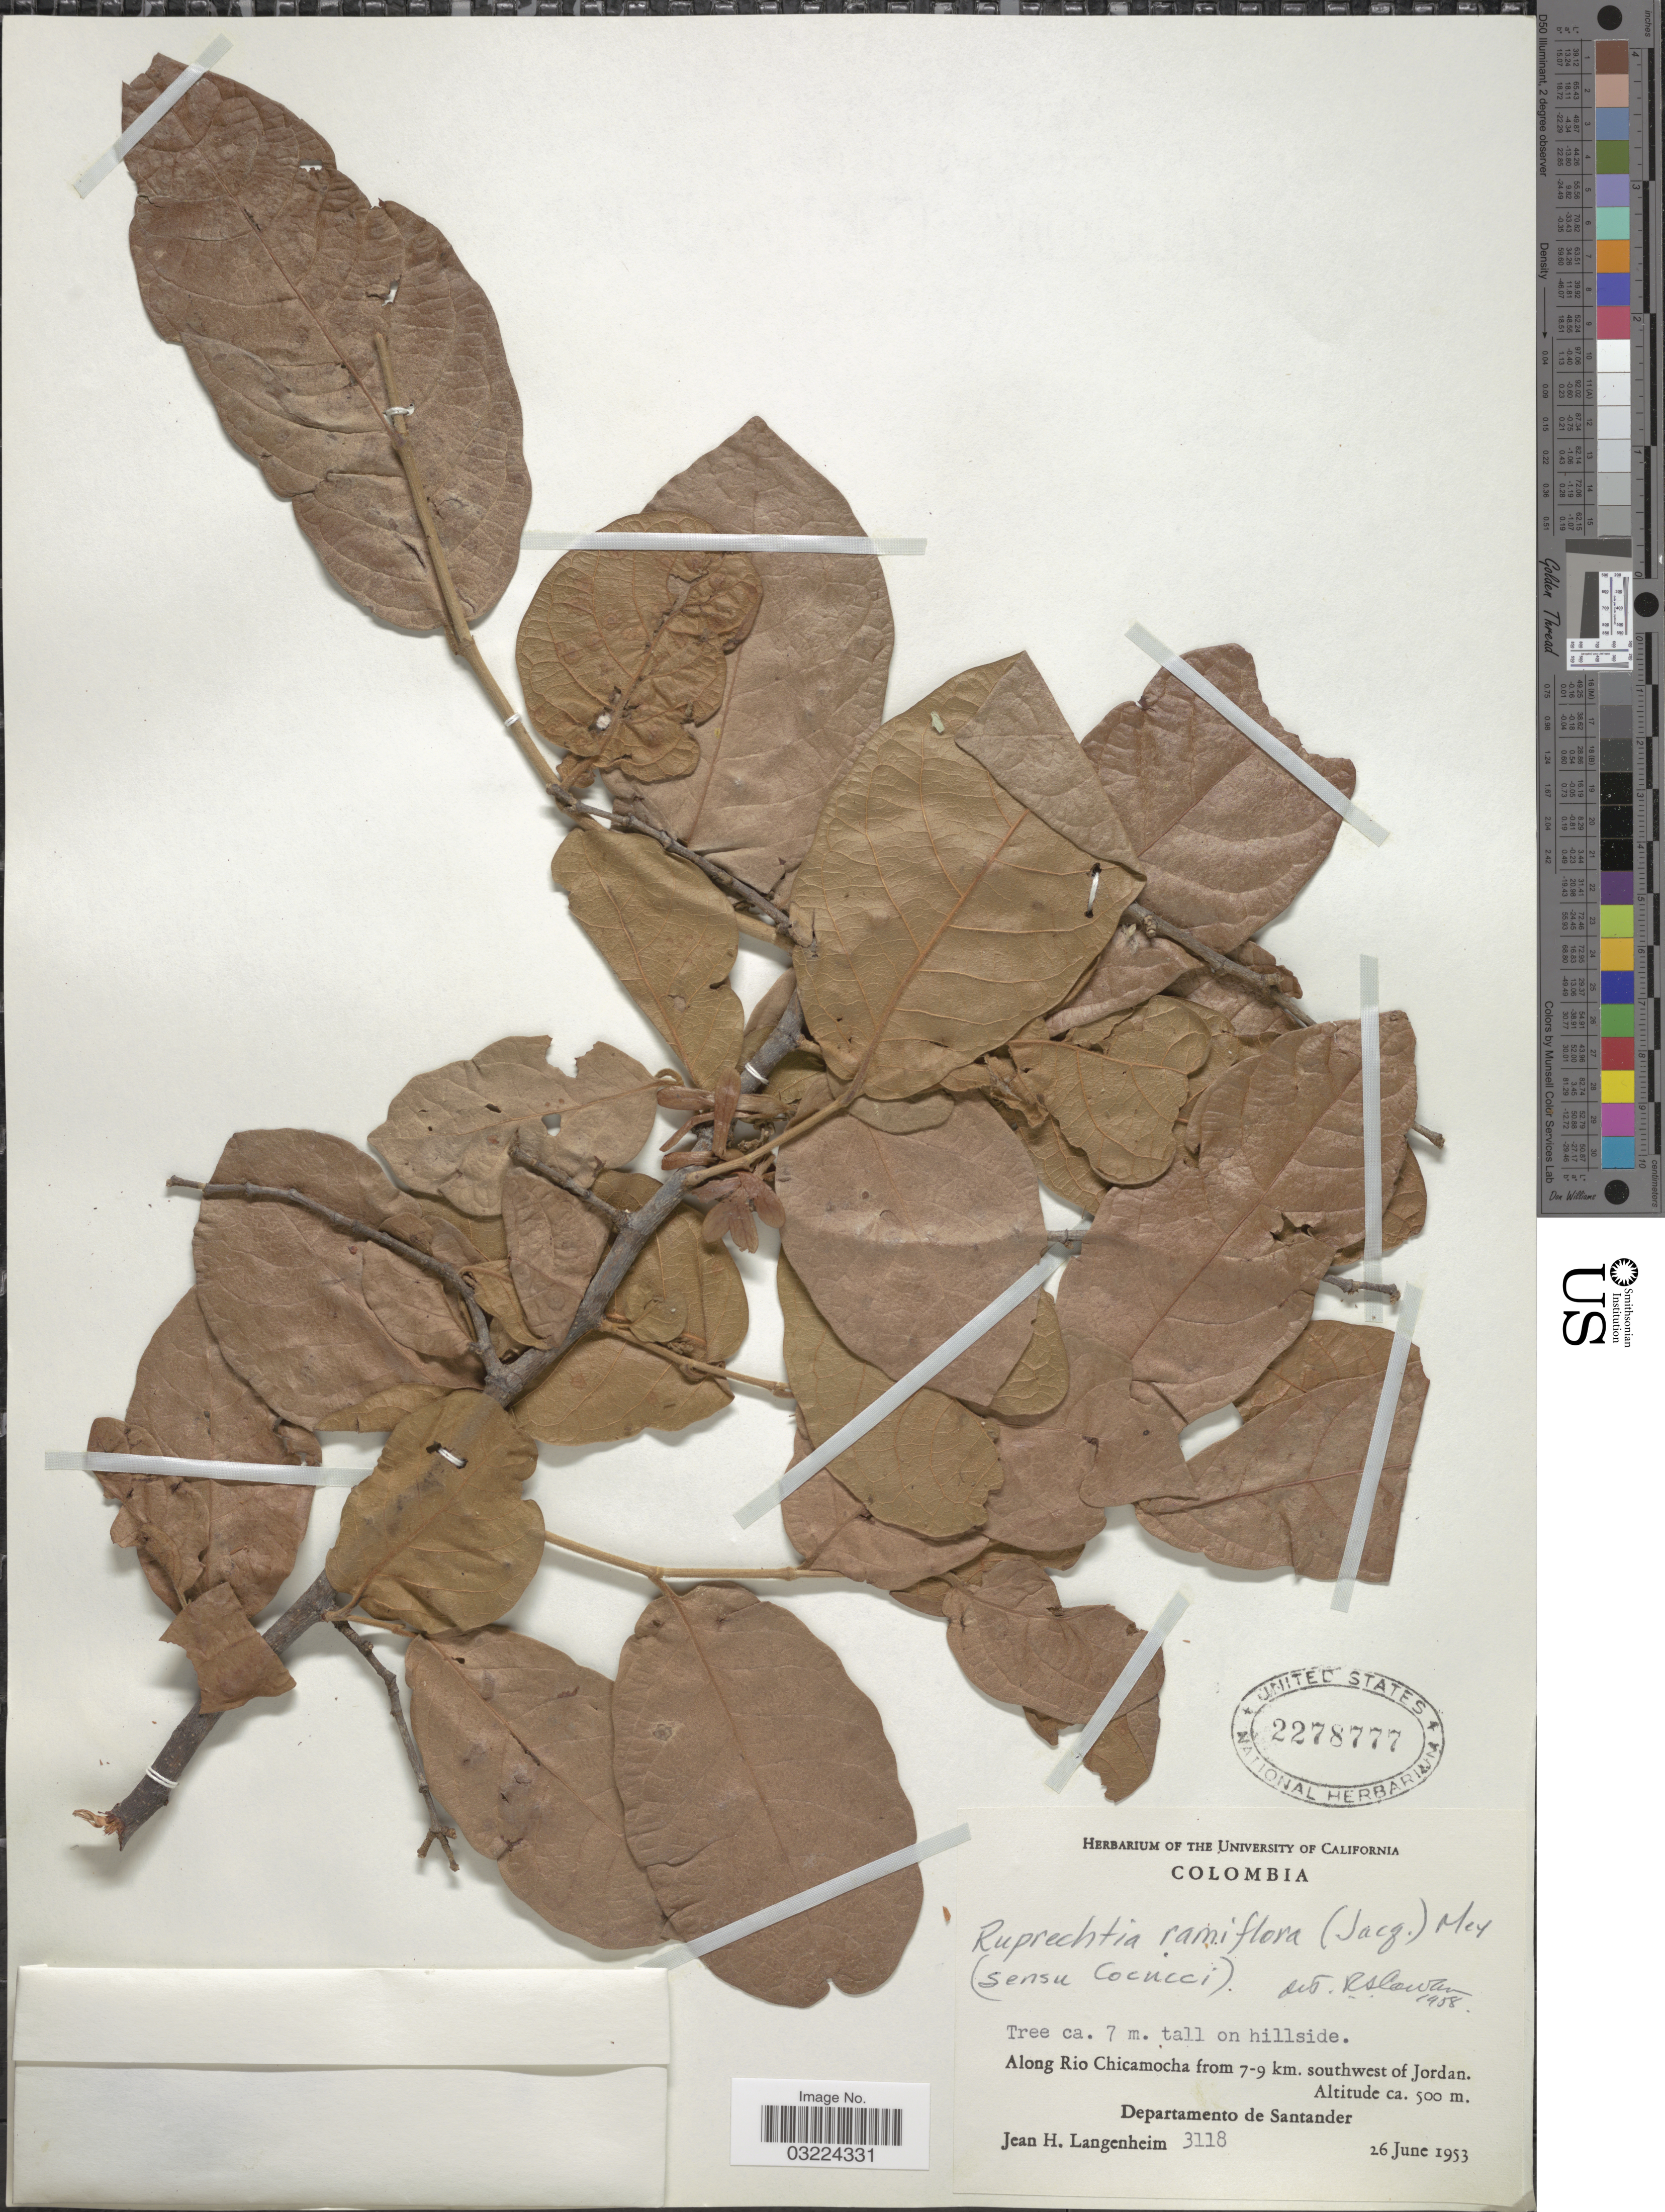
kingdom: Plantae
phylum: Tracheophyta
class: Magnoliopsida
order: Caryophyllales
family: Polygonaceae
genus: Ruprechtia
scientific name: Ruprechtia ramiflora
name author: (Jacq.) C.A. Mey.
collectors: J. H. Langenheim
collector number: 3118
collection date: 1953-06-26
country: Colombia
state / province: Santander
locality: Along Rio Chicamocha from 7-9 km. southwest of Jordan. Departamento de Santander.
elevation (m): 500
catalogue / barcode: US 2278777